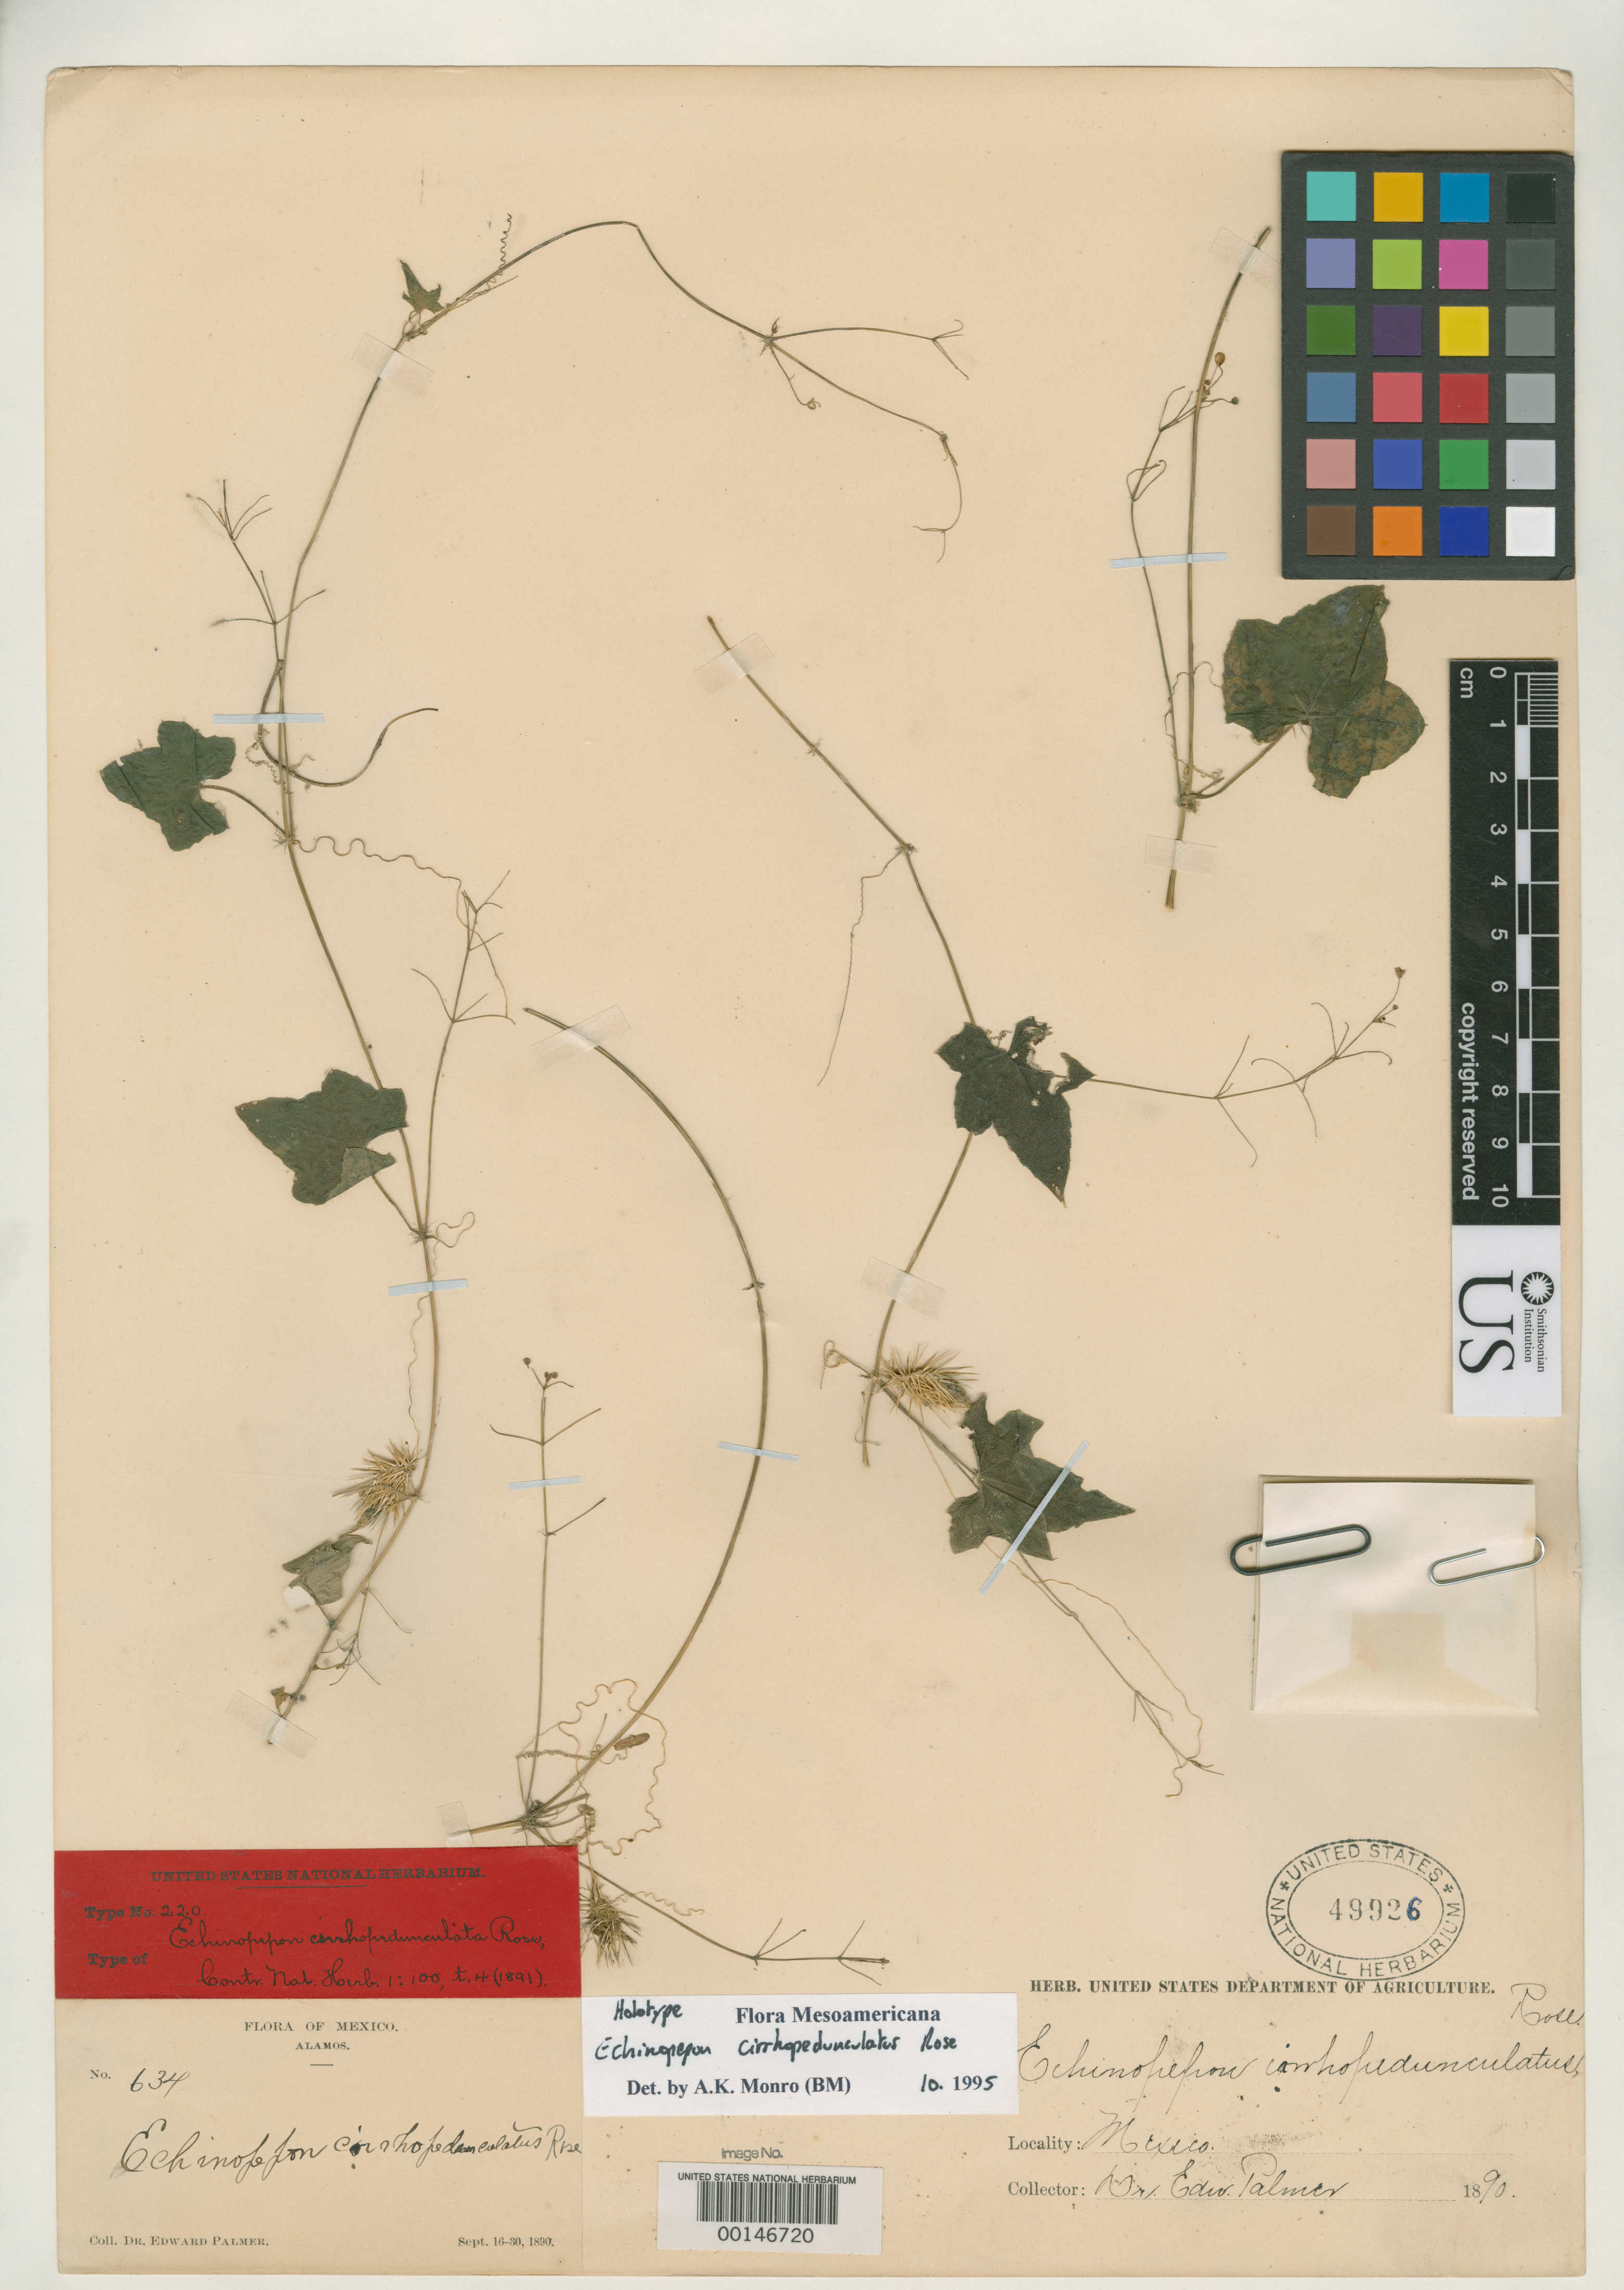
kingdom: Plantae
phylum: Tracheophyta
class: Magnoliopsida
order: Cucurbitales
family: Cucurbitaceae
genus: Echinopepon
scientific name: Echinopepon cirrhopedunculatus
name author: Rose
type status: Holotype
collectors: E. Palmer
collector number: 634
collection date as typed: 16 Sep 1890 to 30 Sep 1890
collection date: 1890-09-16/1890-09-30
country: Mexico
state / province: Sonora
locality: Alamos.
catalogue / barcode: US 49926